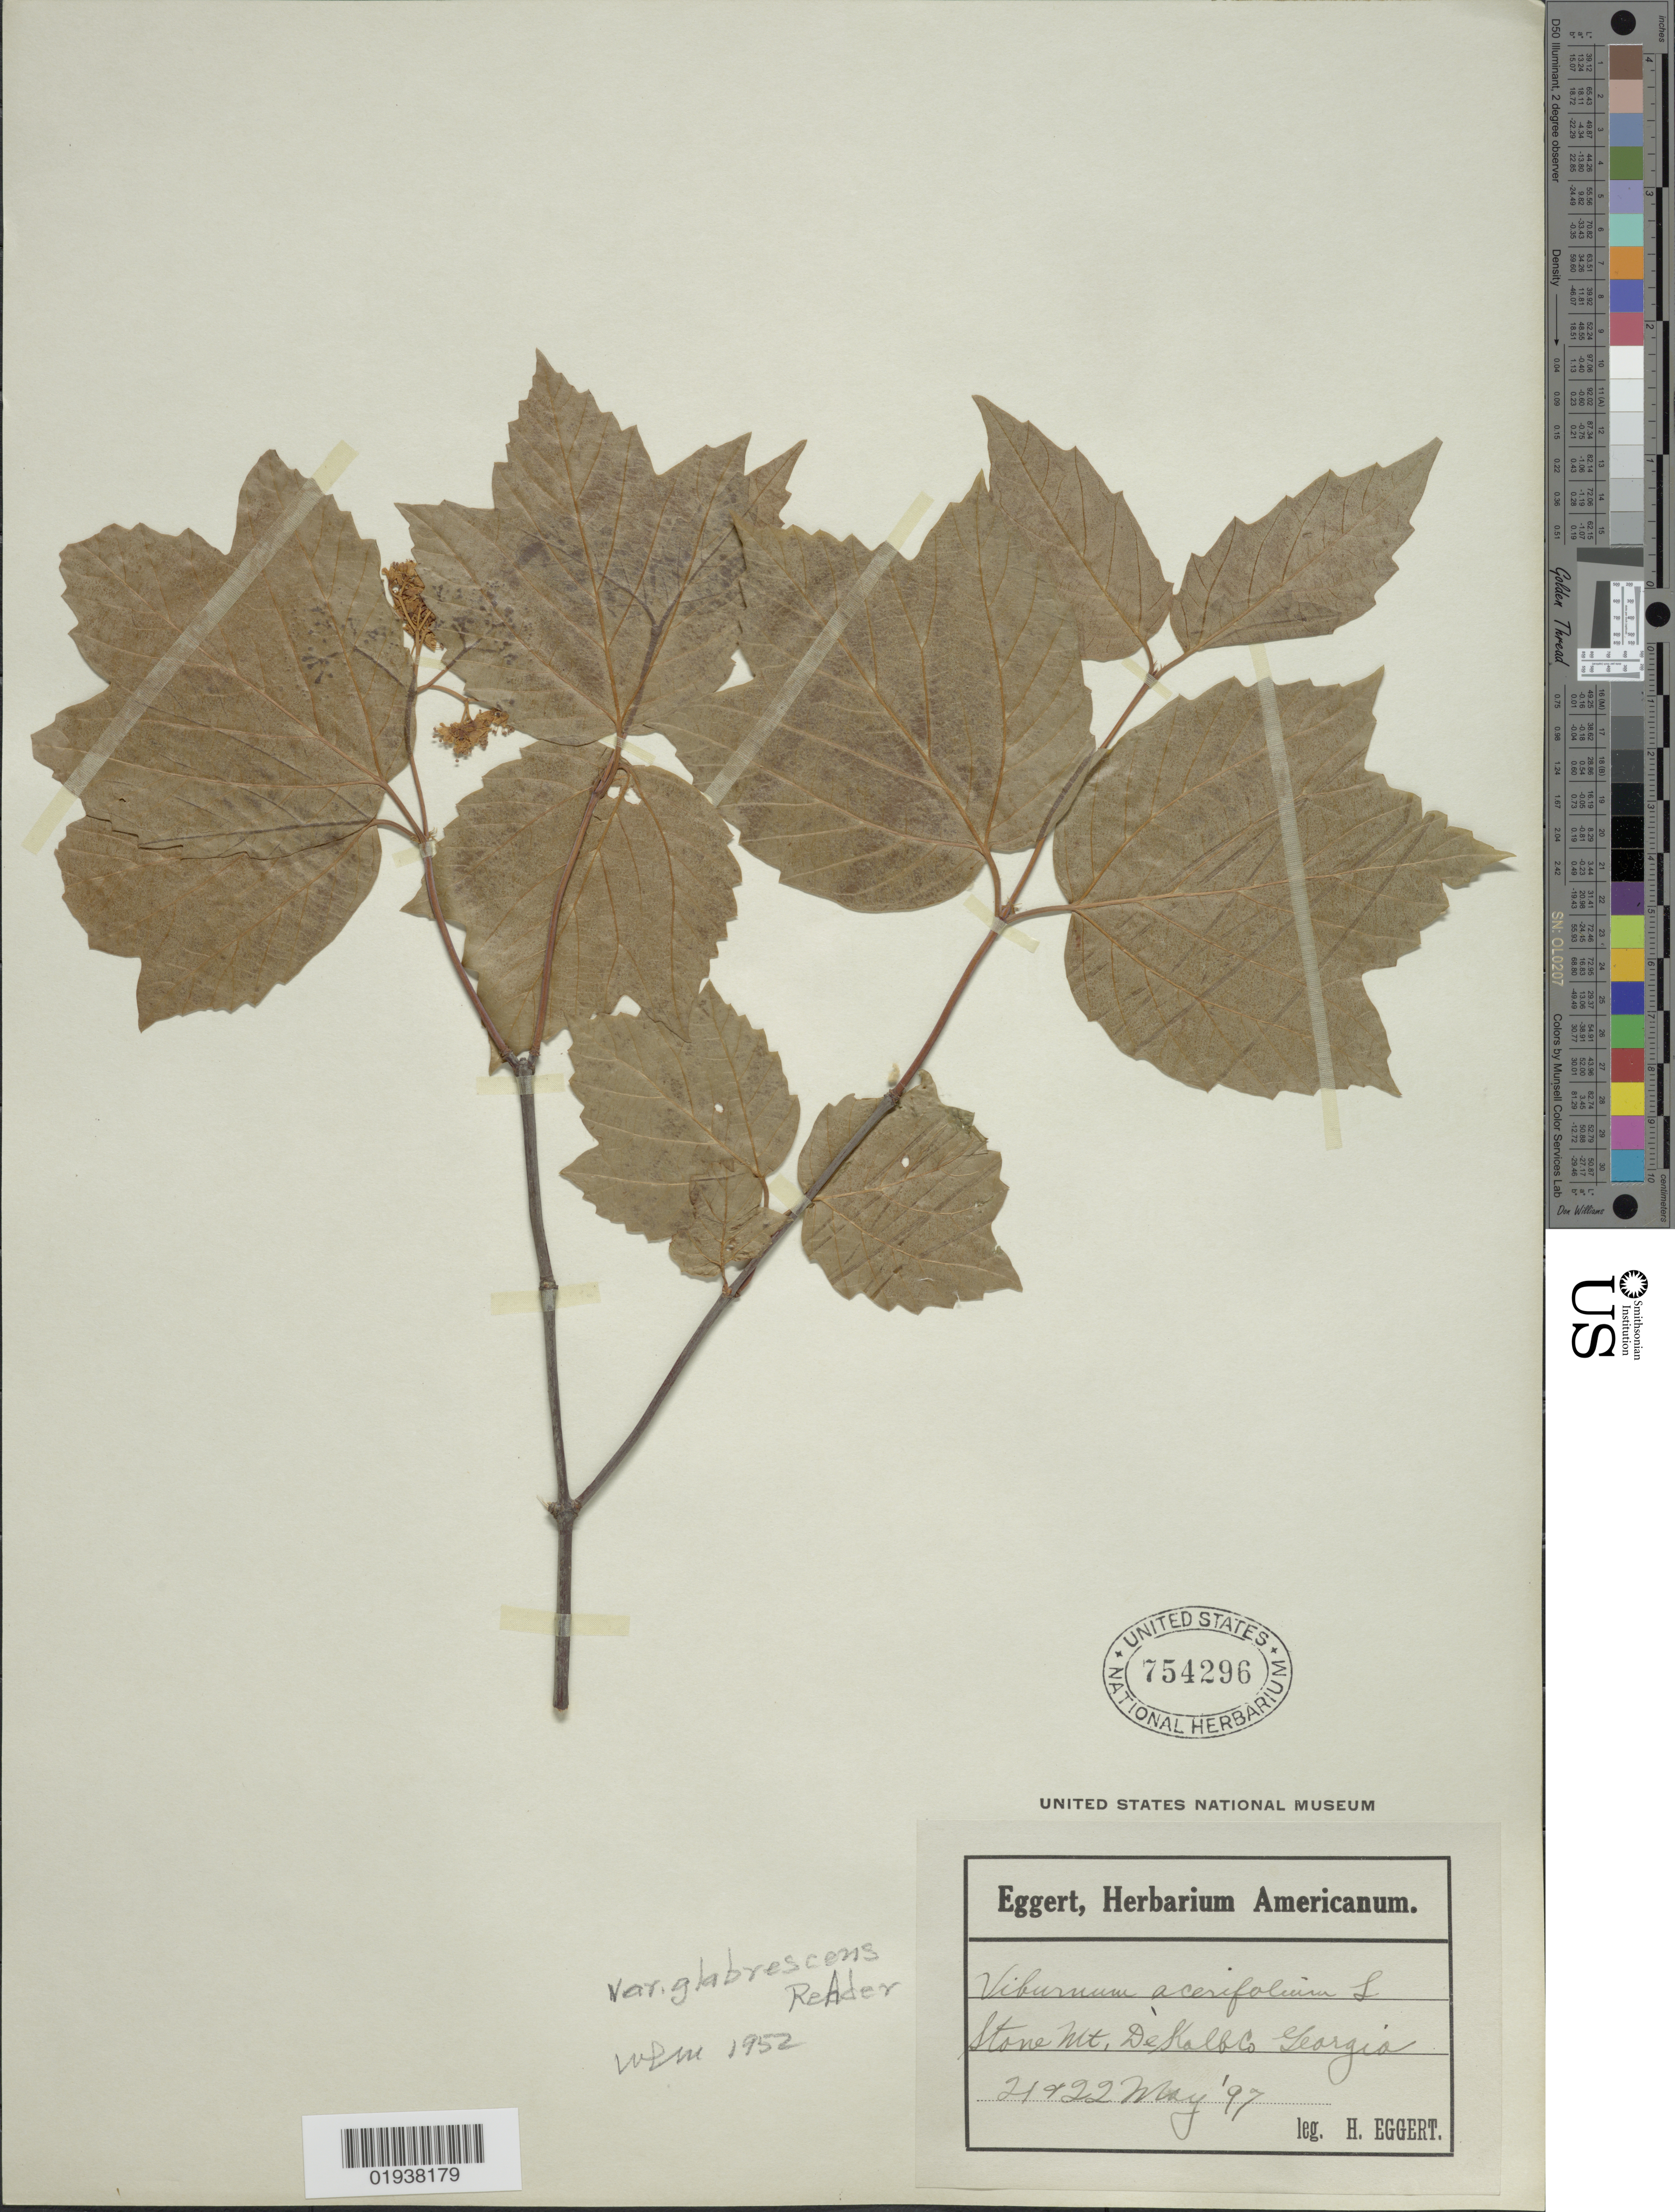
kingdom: Plantae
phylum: Tracheophyta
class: Magnoliopsida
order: Dipsacales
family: Viburnaceae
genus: Viburnum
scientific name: Viburnum acerifolium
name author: L.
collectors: H. Eggert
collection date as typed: Transcribed d/m/y: 21/5/97 to 22/5/97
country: United States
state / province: Georgia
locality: Stone Mt, De Kalb Co.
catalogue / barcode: US 754296